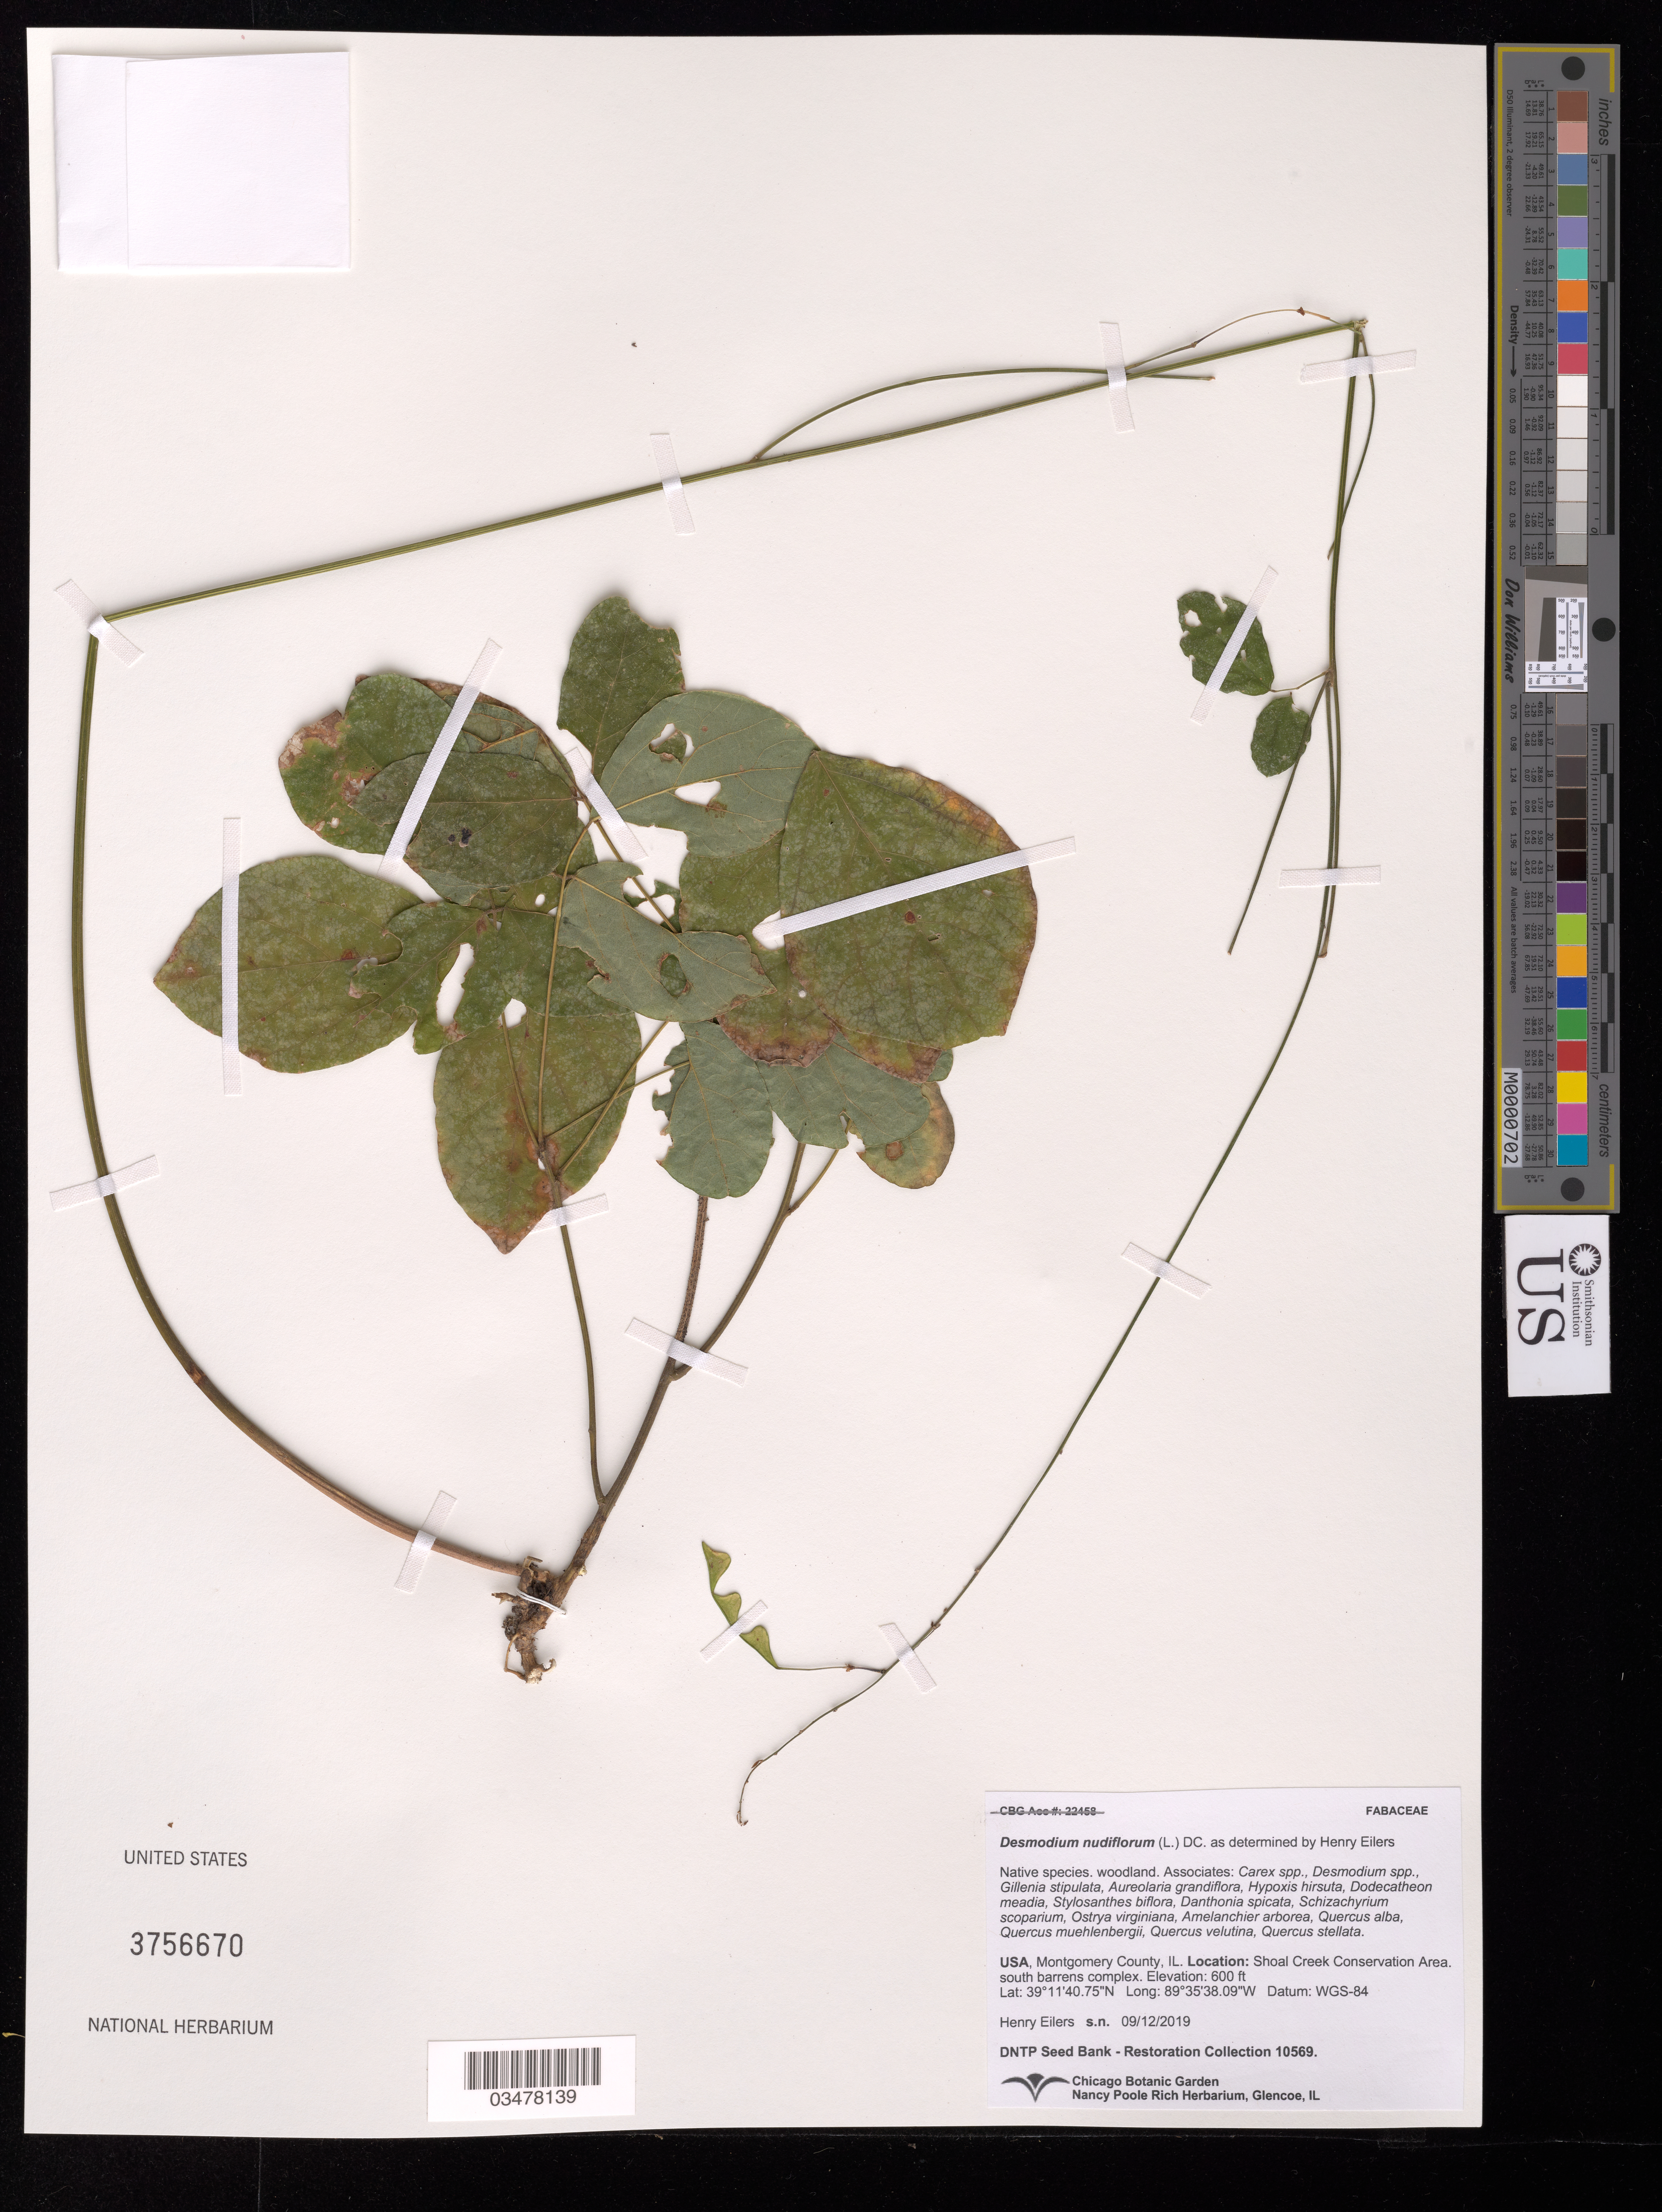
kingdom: Plantae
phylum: Tracheophyta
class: Magnoliopsida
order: Fabales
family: Fabaceae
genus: Desmodium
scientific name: Desmodium nudiflorum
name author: (L.) DC.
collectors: H. Eilers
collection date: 2019-09-12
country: United States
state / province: Illinois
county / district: Montgomery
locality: Shoal Creek Conservation Area, south barrens complex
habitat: Woodland. With Carex sp., Desmodium sp., Gillenia stipulata, Danthonia spicata, Quercus alba, etc.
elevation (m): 183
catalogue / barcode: US 3756670